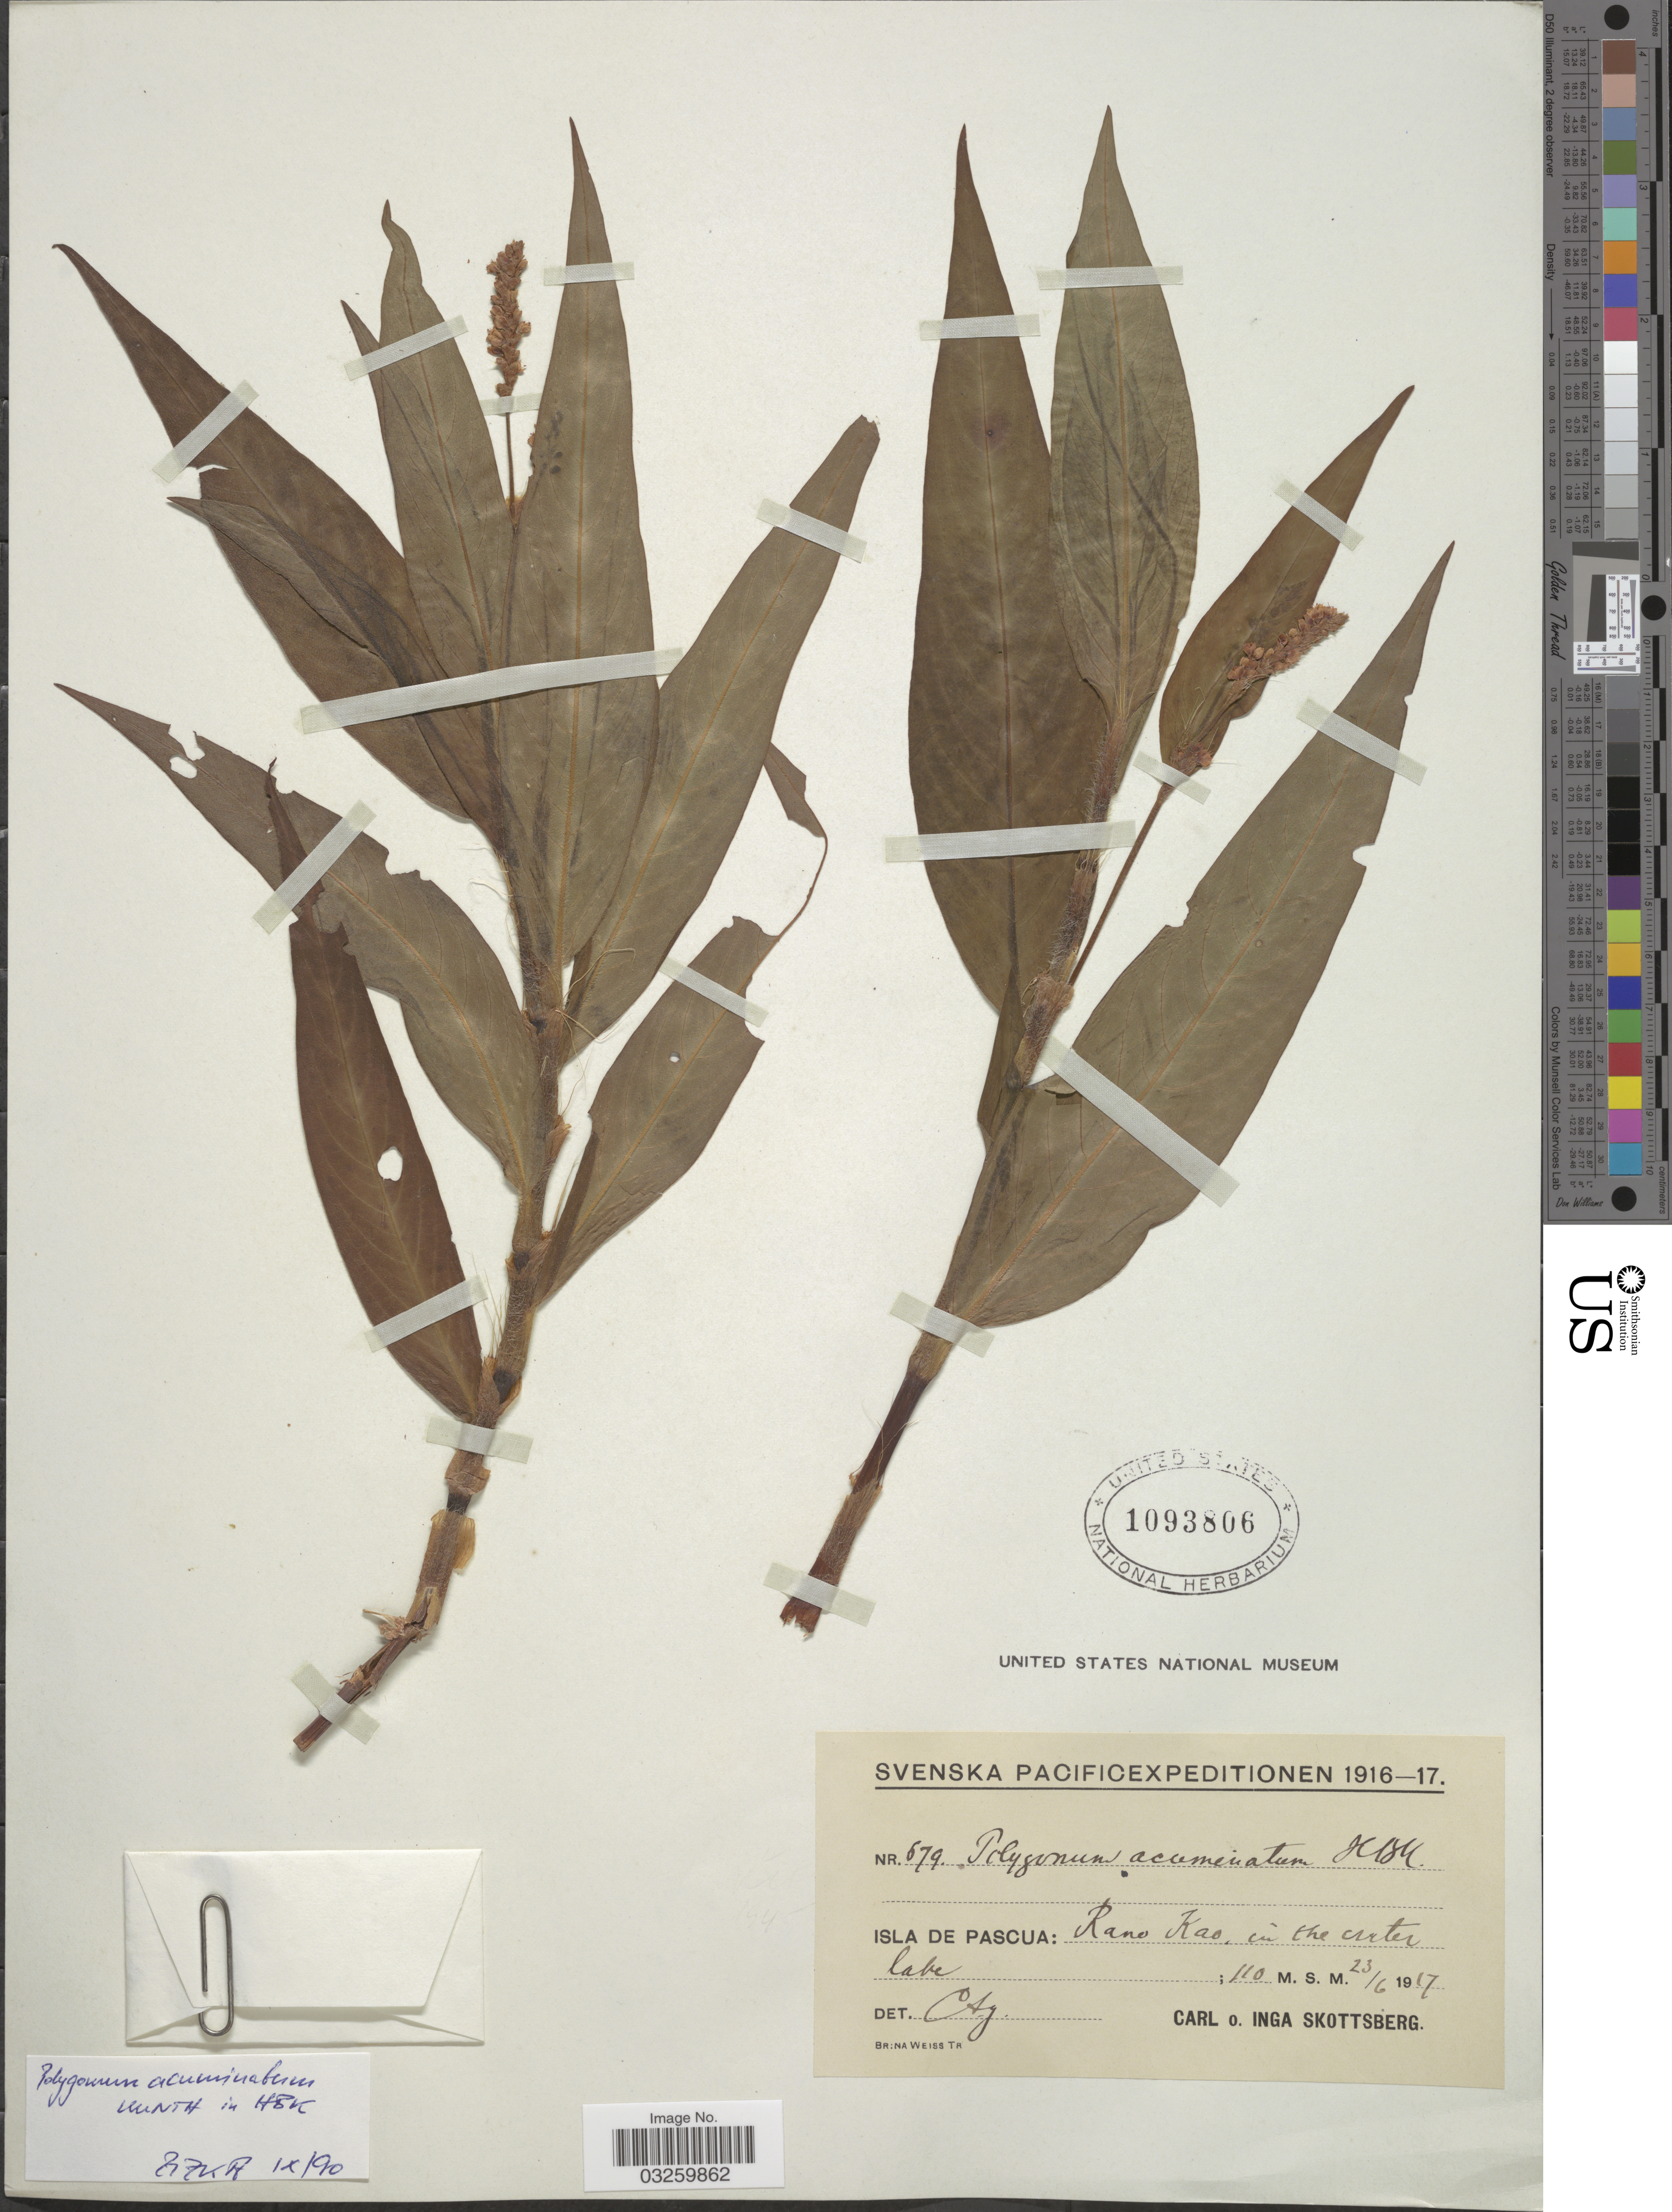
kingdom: Plantae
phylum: Tracheophyta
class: Magnoliopsida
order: Caryophyllales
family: Polygonaceae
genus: Persicaria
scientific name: Persicaria glabra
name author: (Willd.) M. Gómez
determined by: Wagner, W. L., (BOT), Smithsonian Institution - National Museum of Natural History (UNITED STATES)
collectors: C. Skottsberg & I. Skottsberg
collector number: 679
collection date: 1917-06-23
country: Chile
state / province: Valparaíso (V)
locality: Svenska Pacific. Isla de Pascua: Rano Kao, in the crater lake.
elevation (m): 110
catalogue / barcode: US 1093806